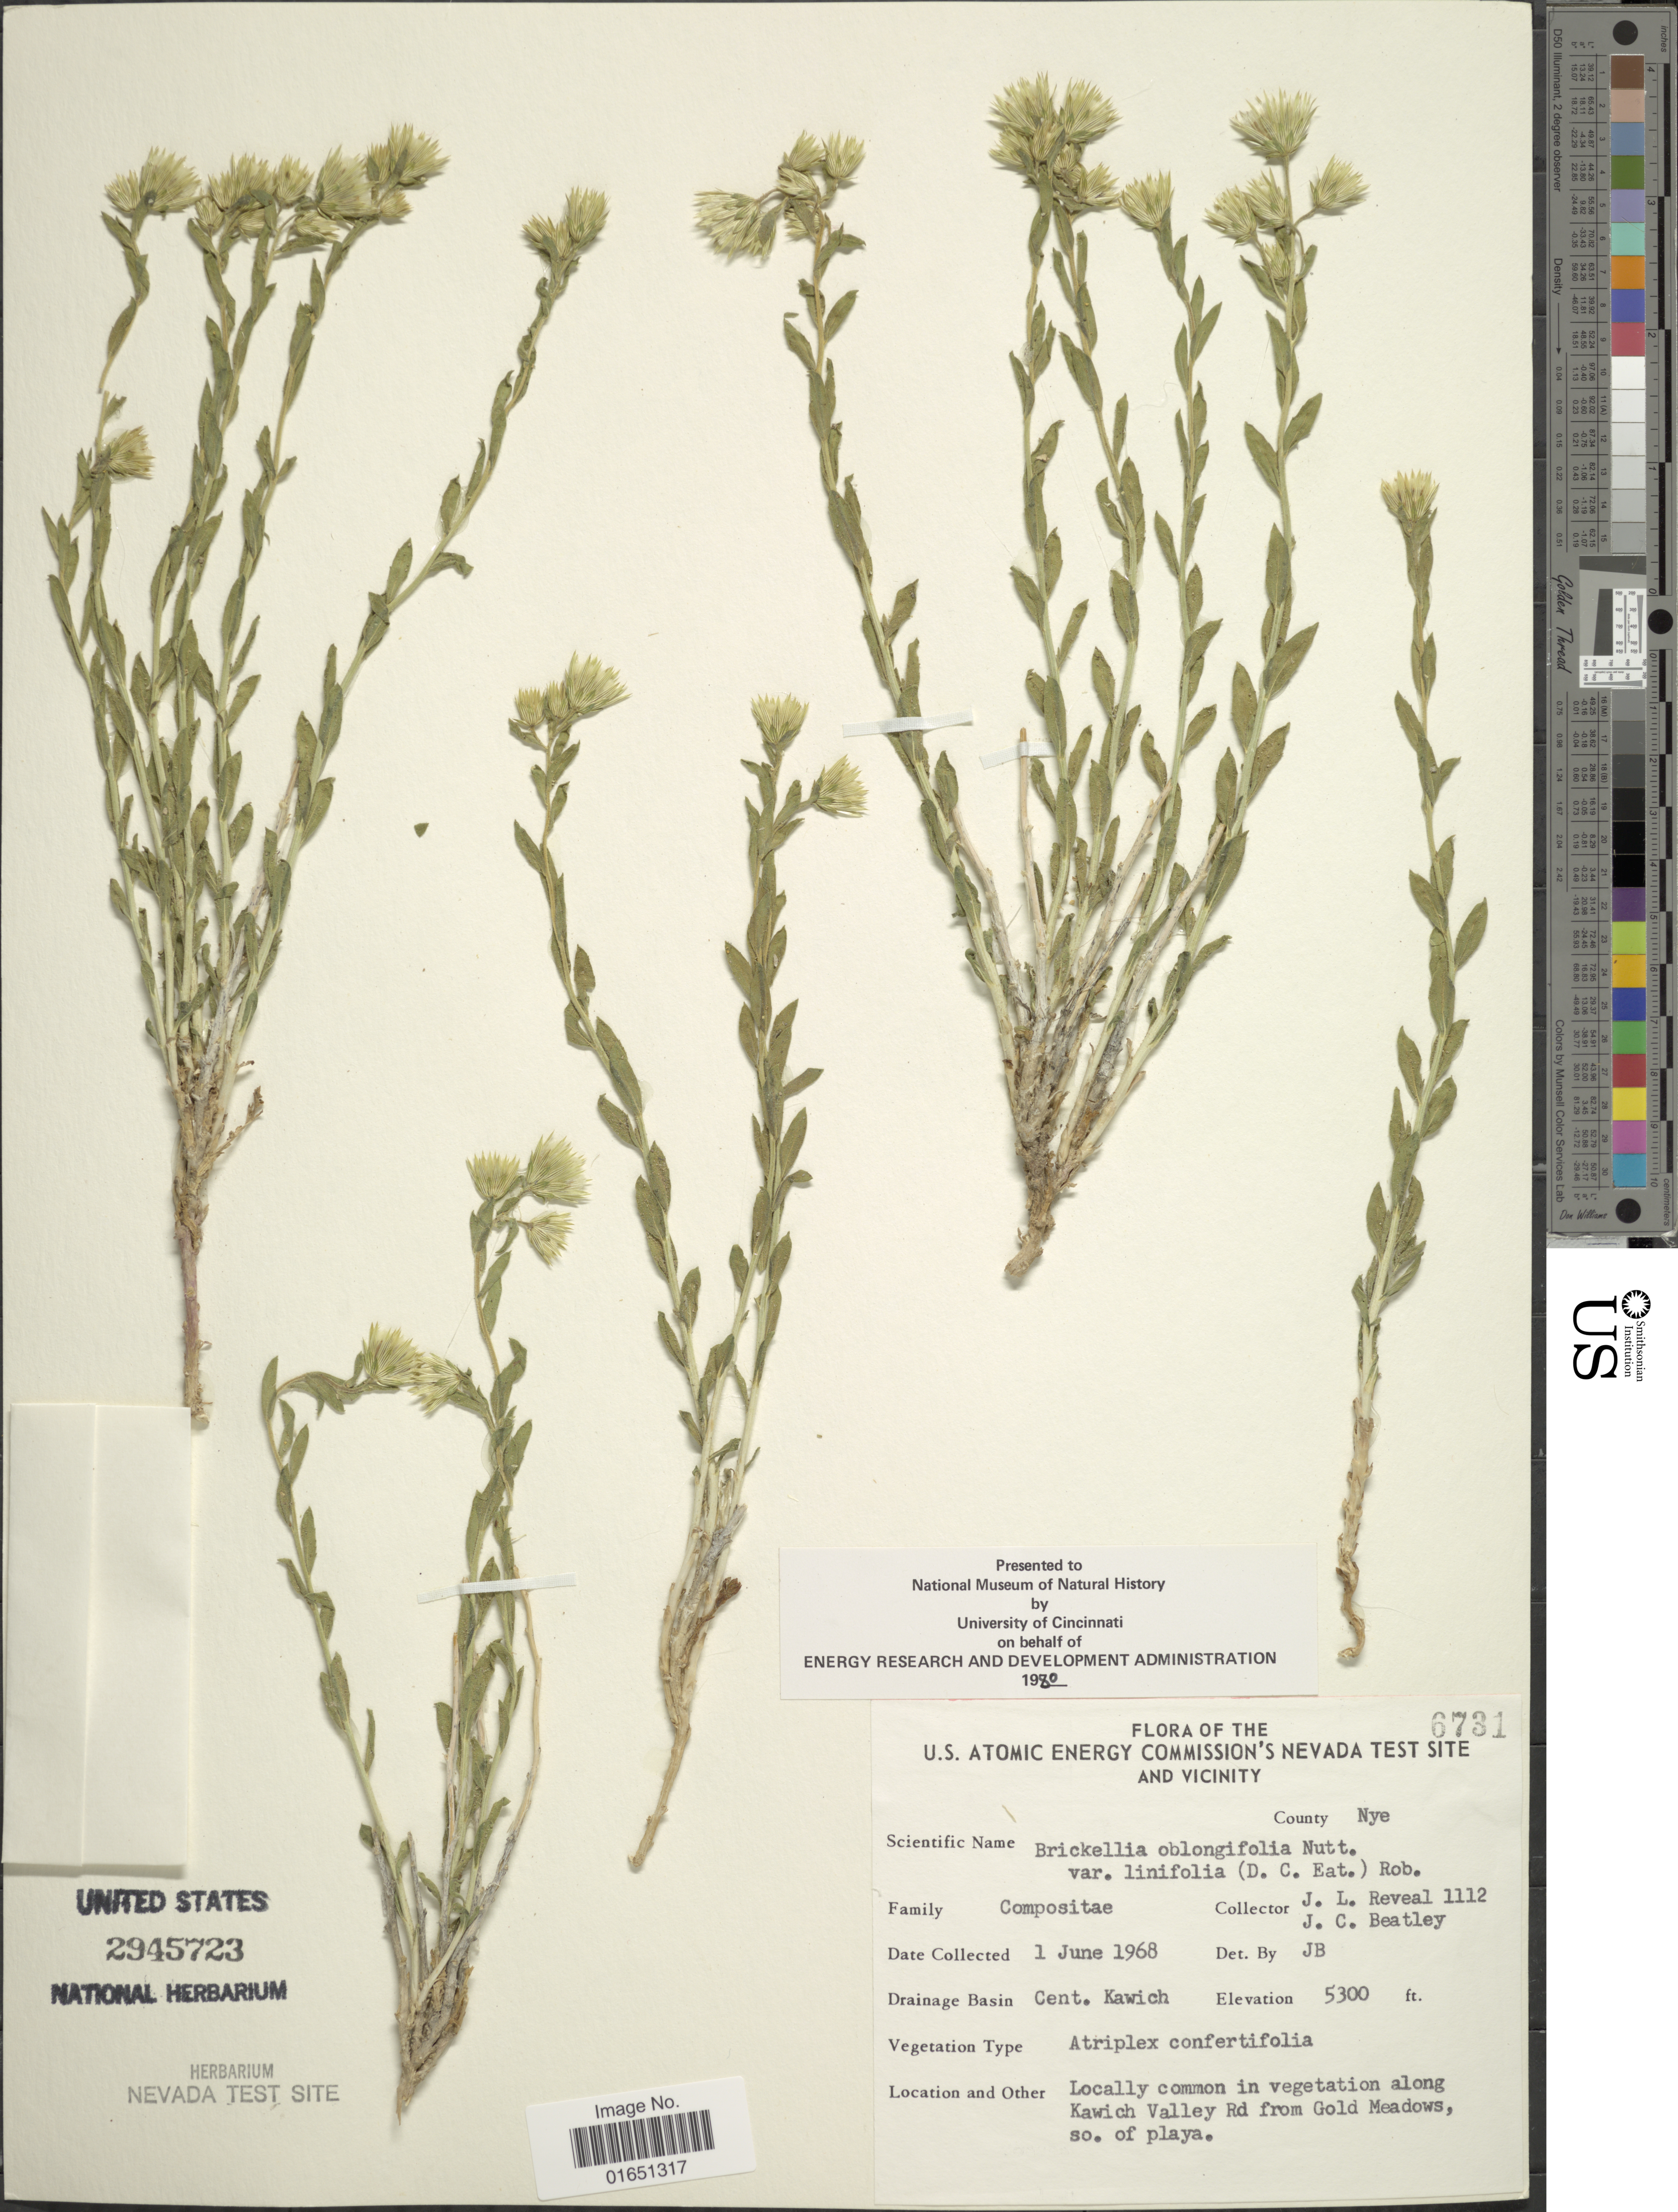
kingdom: Plantae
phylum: Tracheophyta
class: Magnoliopsida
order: Asterales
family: Asteraceae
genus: Brickellia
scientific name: Brickellia oblongifolia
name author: Nutt.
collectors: J. L. Reveal & J. C. Beatley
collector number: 1112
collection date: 1968-06-01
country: United States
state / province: Nevada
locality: U. S. Atomic Energy Commission's Nevada Test Site and Vicinity County Nye, Drainage Basin: Cent. Kawich, Locally common in vegetation along Kawich Valley Rd from Gold Meadows, so. of playa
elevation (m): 1615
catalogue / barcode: US 2945723